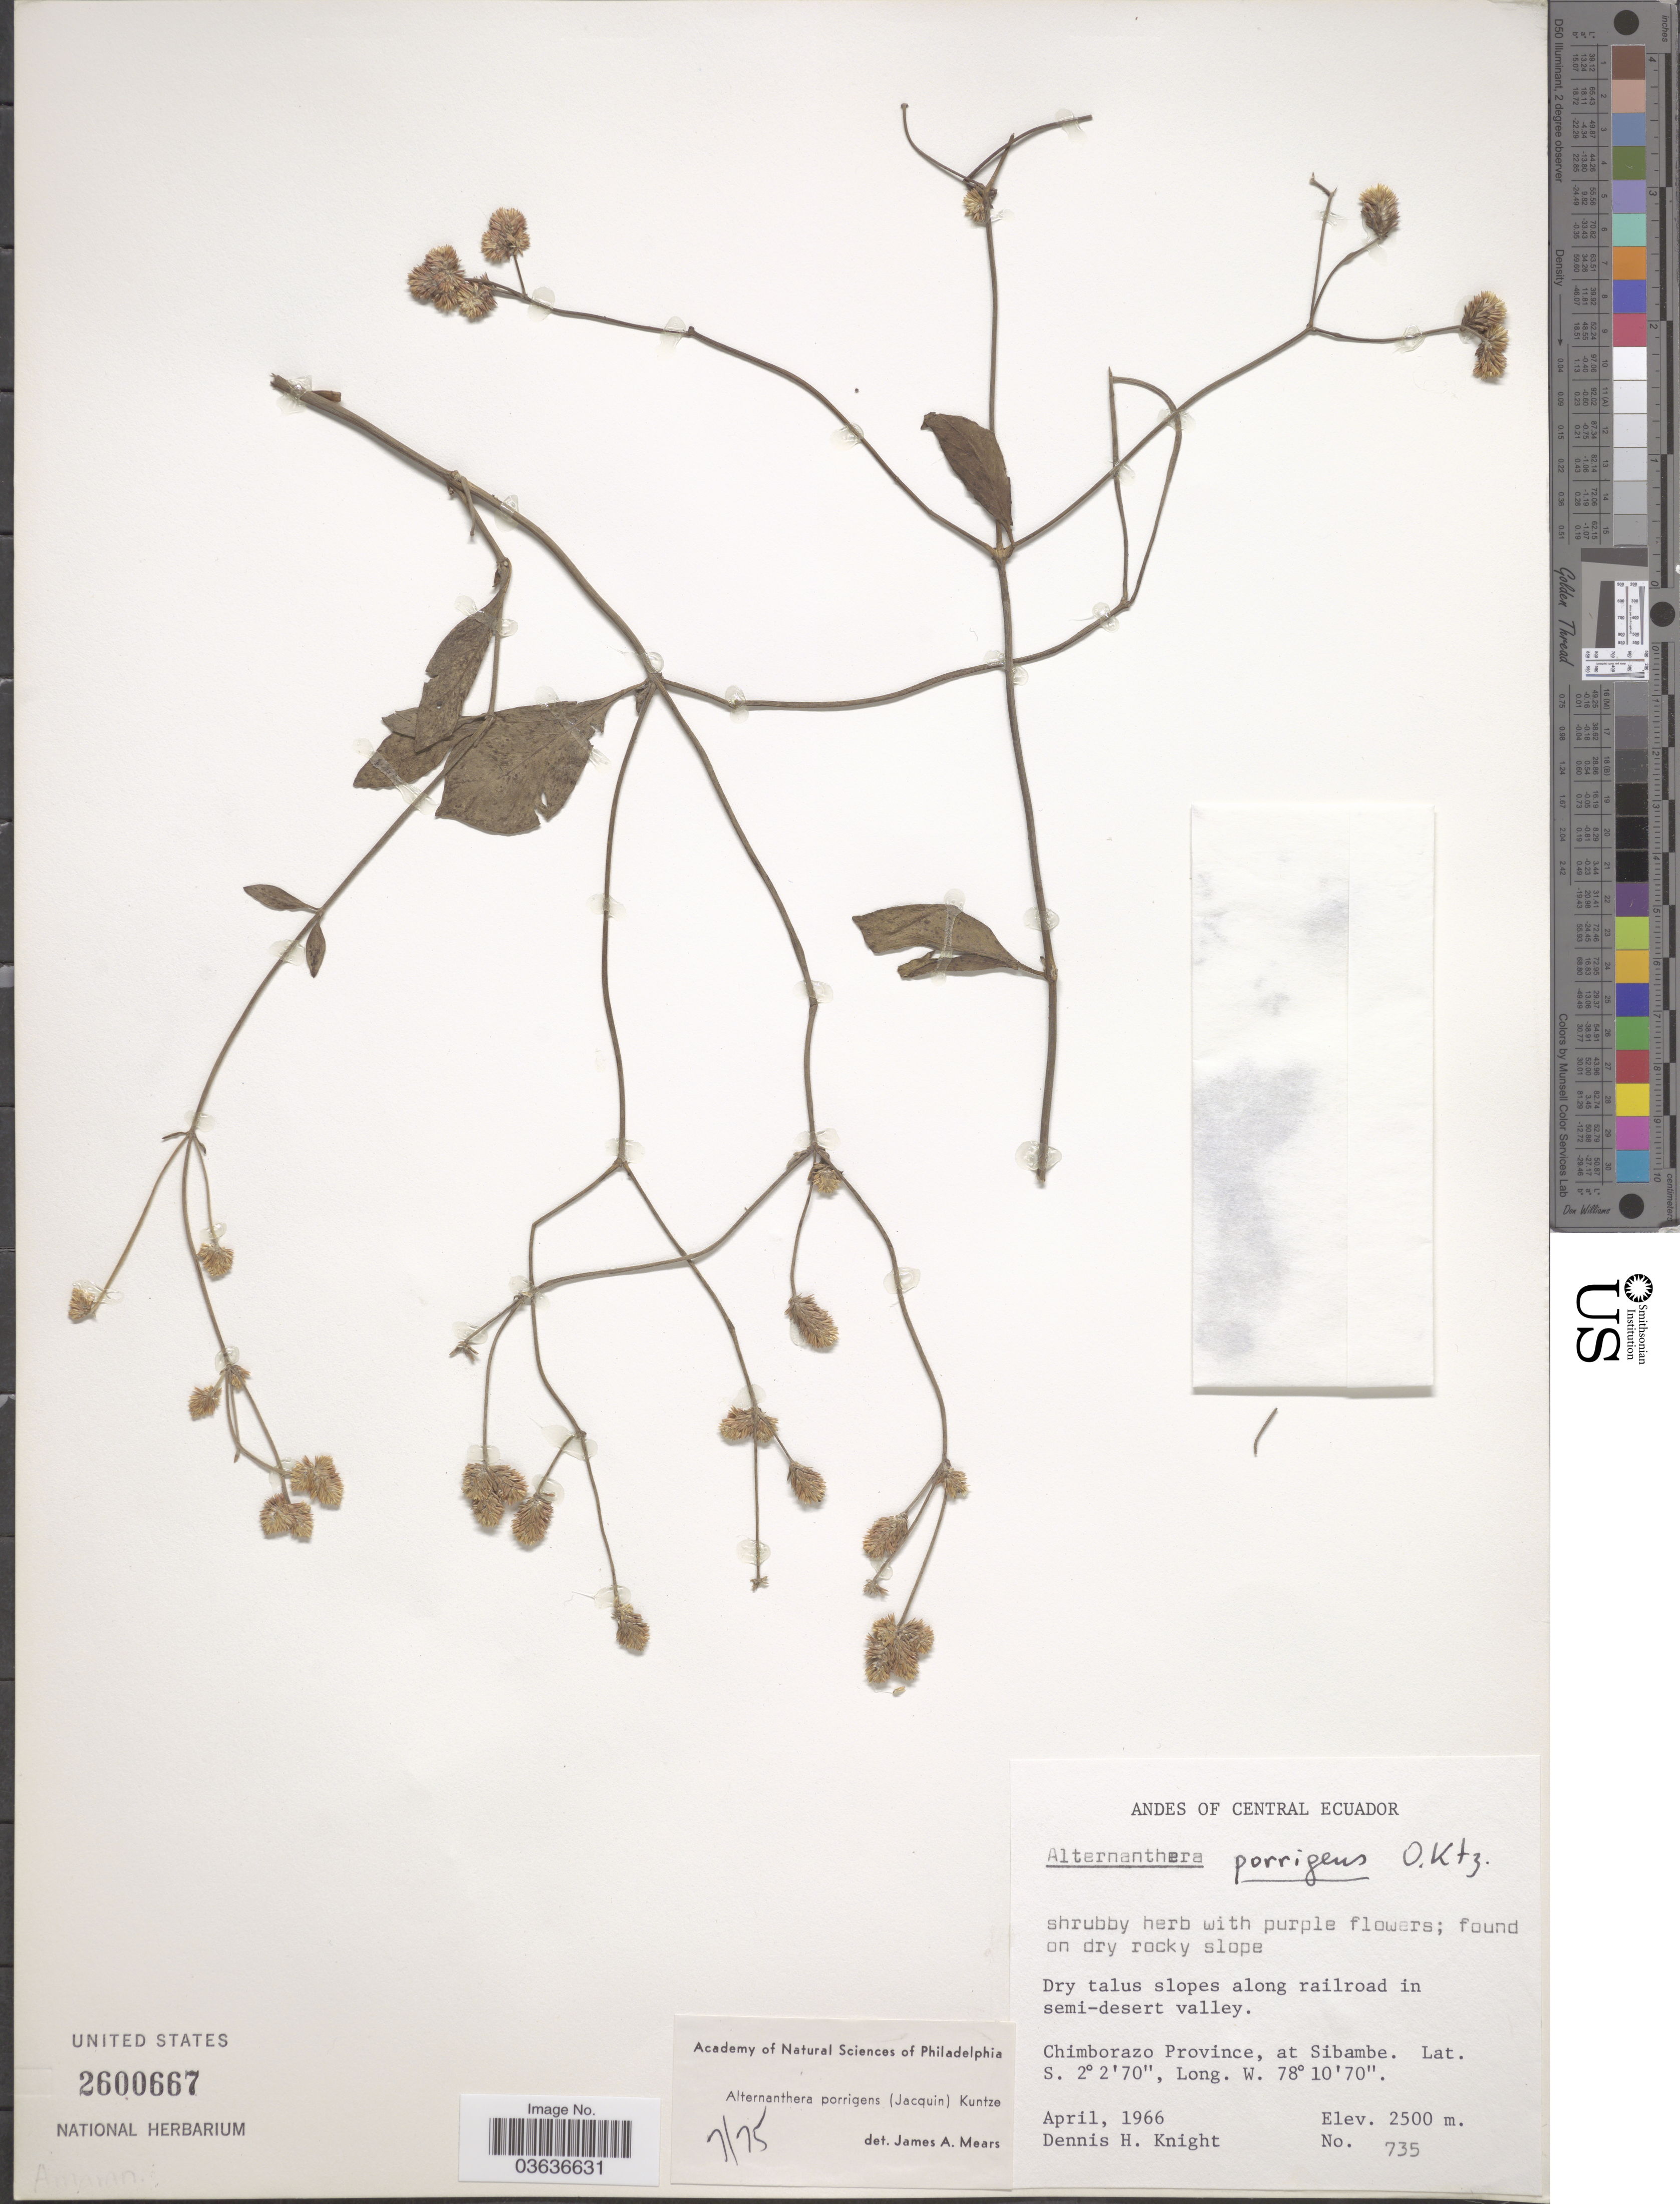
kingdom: Plantae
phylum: Tracheophyta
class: Magnoliopsida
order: Caryophyllales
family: Amaranthaceae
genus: Alternanthera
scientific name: Alternanthera porrigens var. porrigens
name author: (Jacq.) Kuntze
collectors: D. Knight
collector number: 735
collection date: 1966-04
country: Ecuador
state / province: Chimborazo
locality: Andes at Central Ecuador. At Sibambe.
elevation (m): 2500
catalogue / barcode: US 2600667